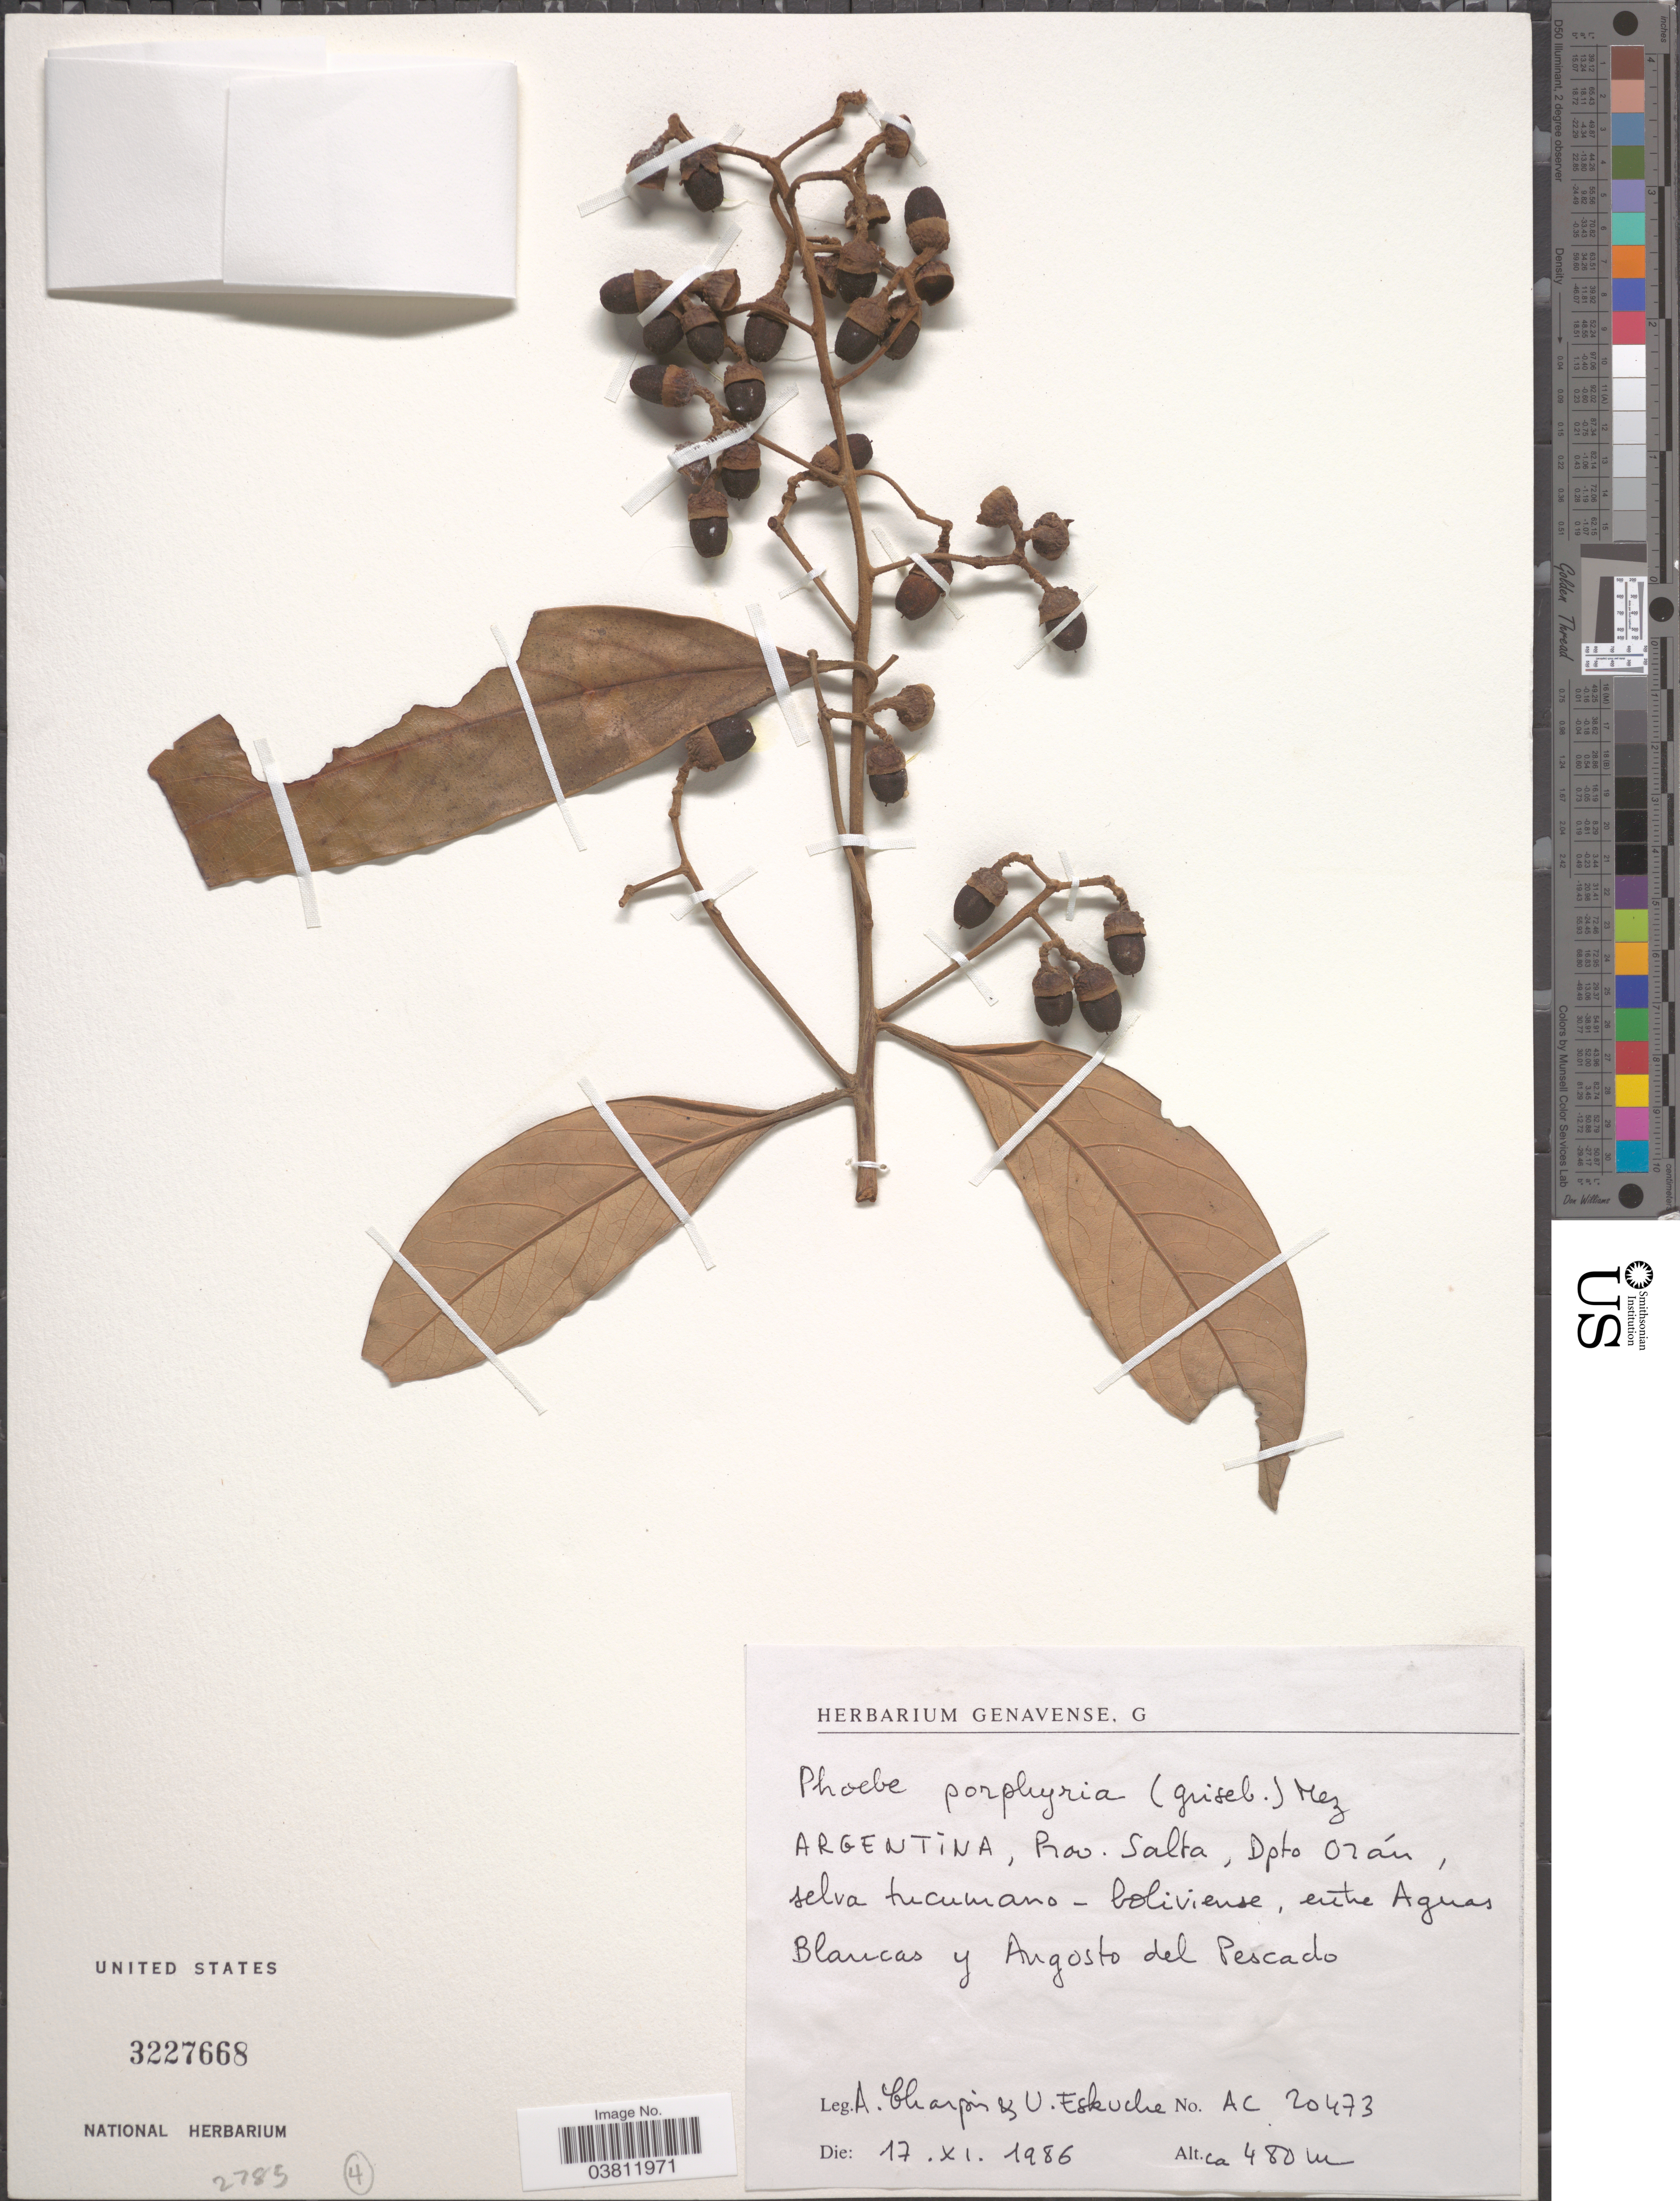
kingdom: Plantae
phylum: Tracheophyta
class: Magnoliopsida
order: Laurales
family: Lauraceae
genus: Phoebe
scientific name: Phoebe porphyria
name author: (Griseb.) Mez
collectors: A. Charpin & U. Eskuche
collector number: AC 20473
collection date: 1986-11-17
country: Argentina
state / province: Salta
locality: Dpto. Orán, selva tucumano - boliviense, entre Aguas Blancas y Augosto del Pescado.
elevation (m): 480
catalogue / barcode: US 3227668